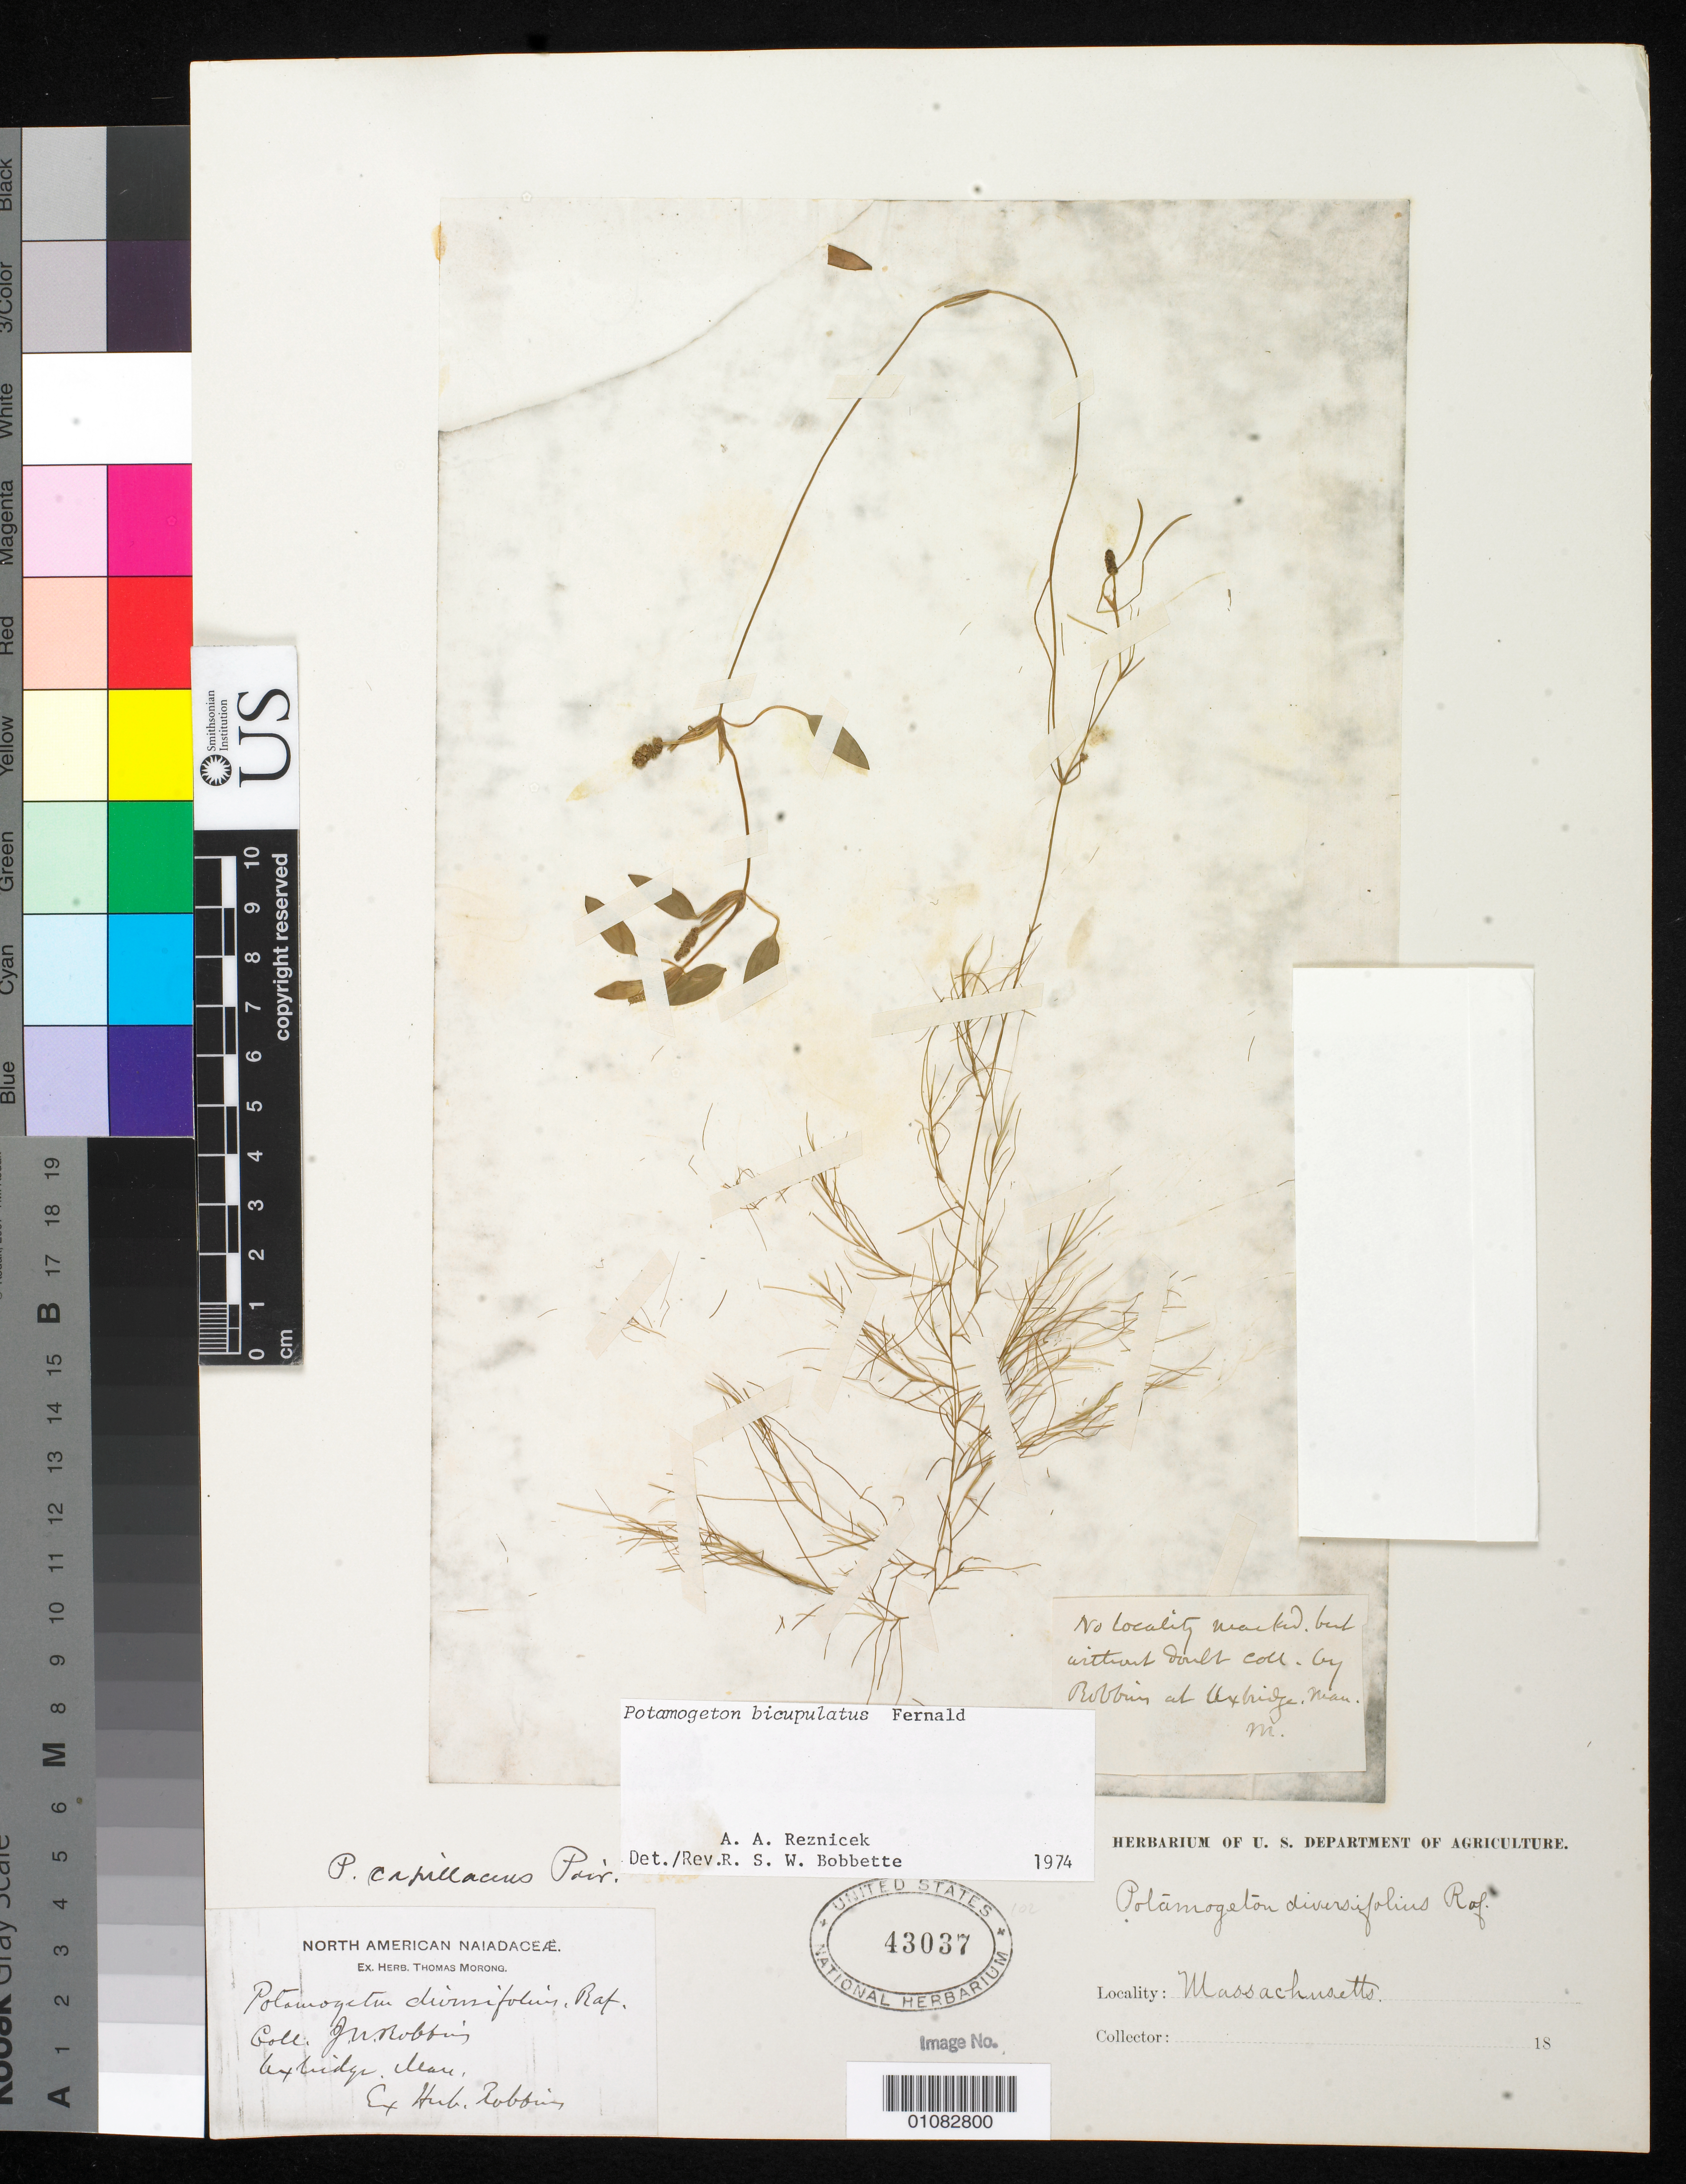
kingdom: Plantae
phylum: Tracheophyta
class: Liliopsida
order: Alismatales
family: Potamogetonaceae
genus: Potamogeton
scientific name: Potamogeton bicupulatus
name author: Fernald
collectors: J. W. Robbins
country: United States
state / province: Massachusetts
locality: Oxbridge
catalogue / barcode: US 43037